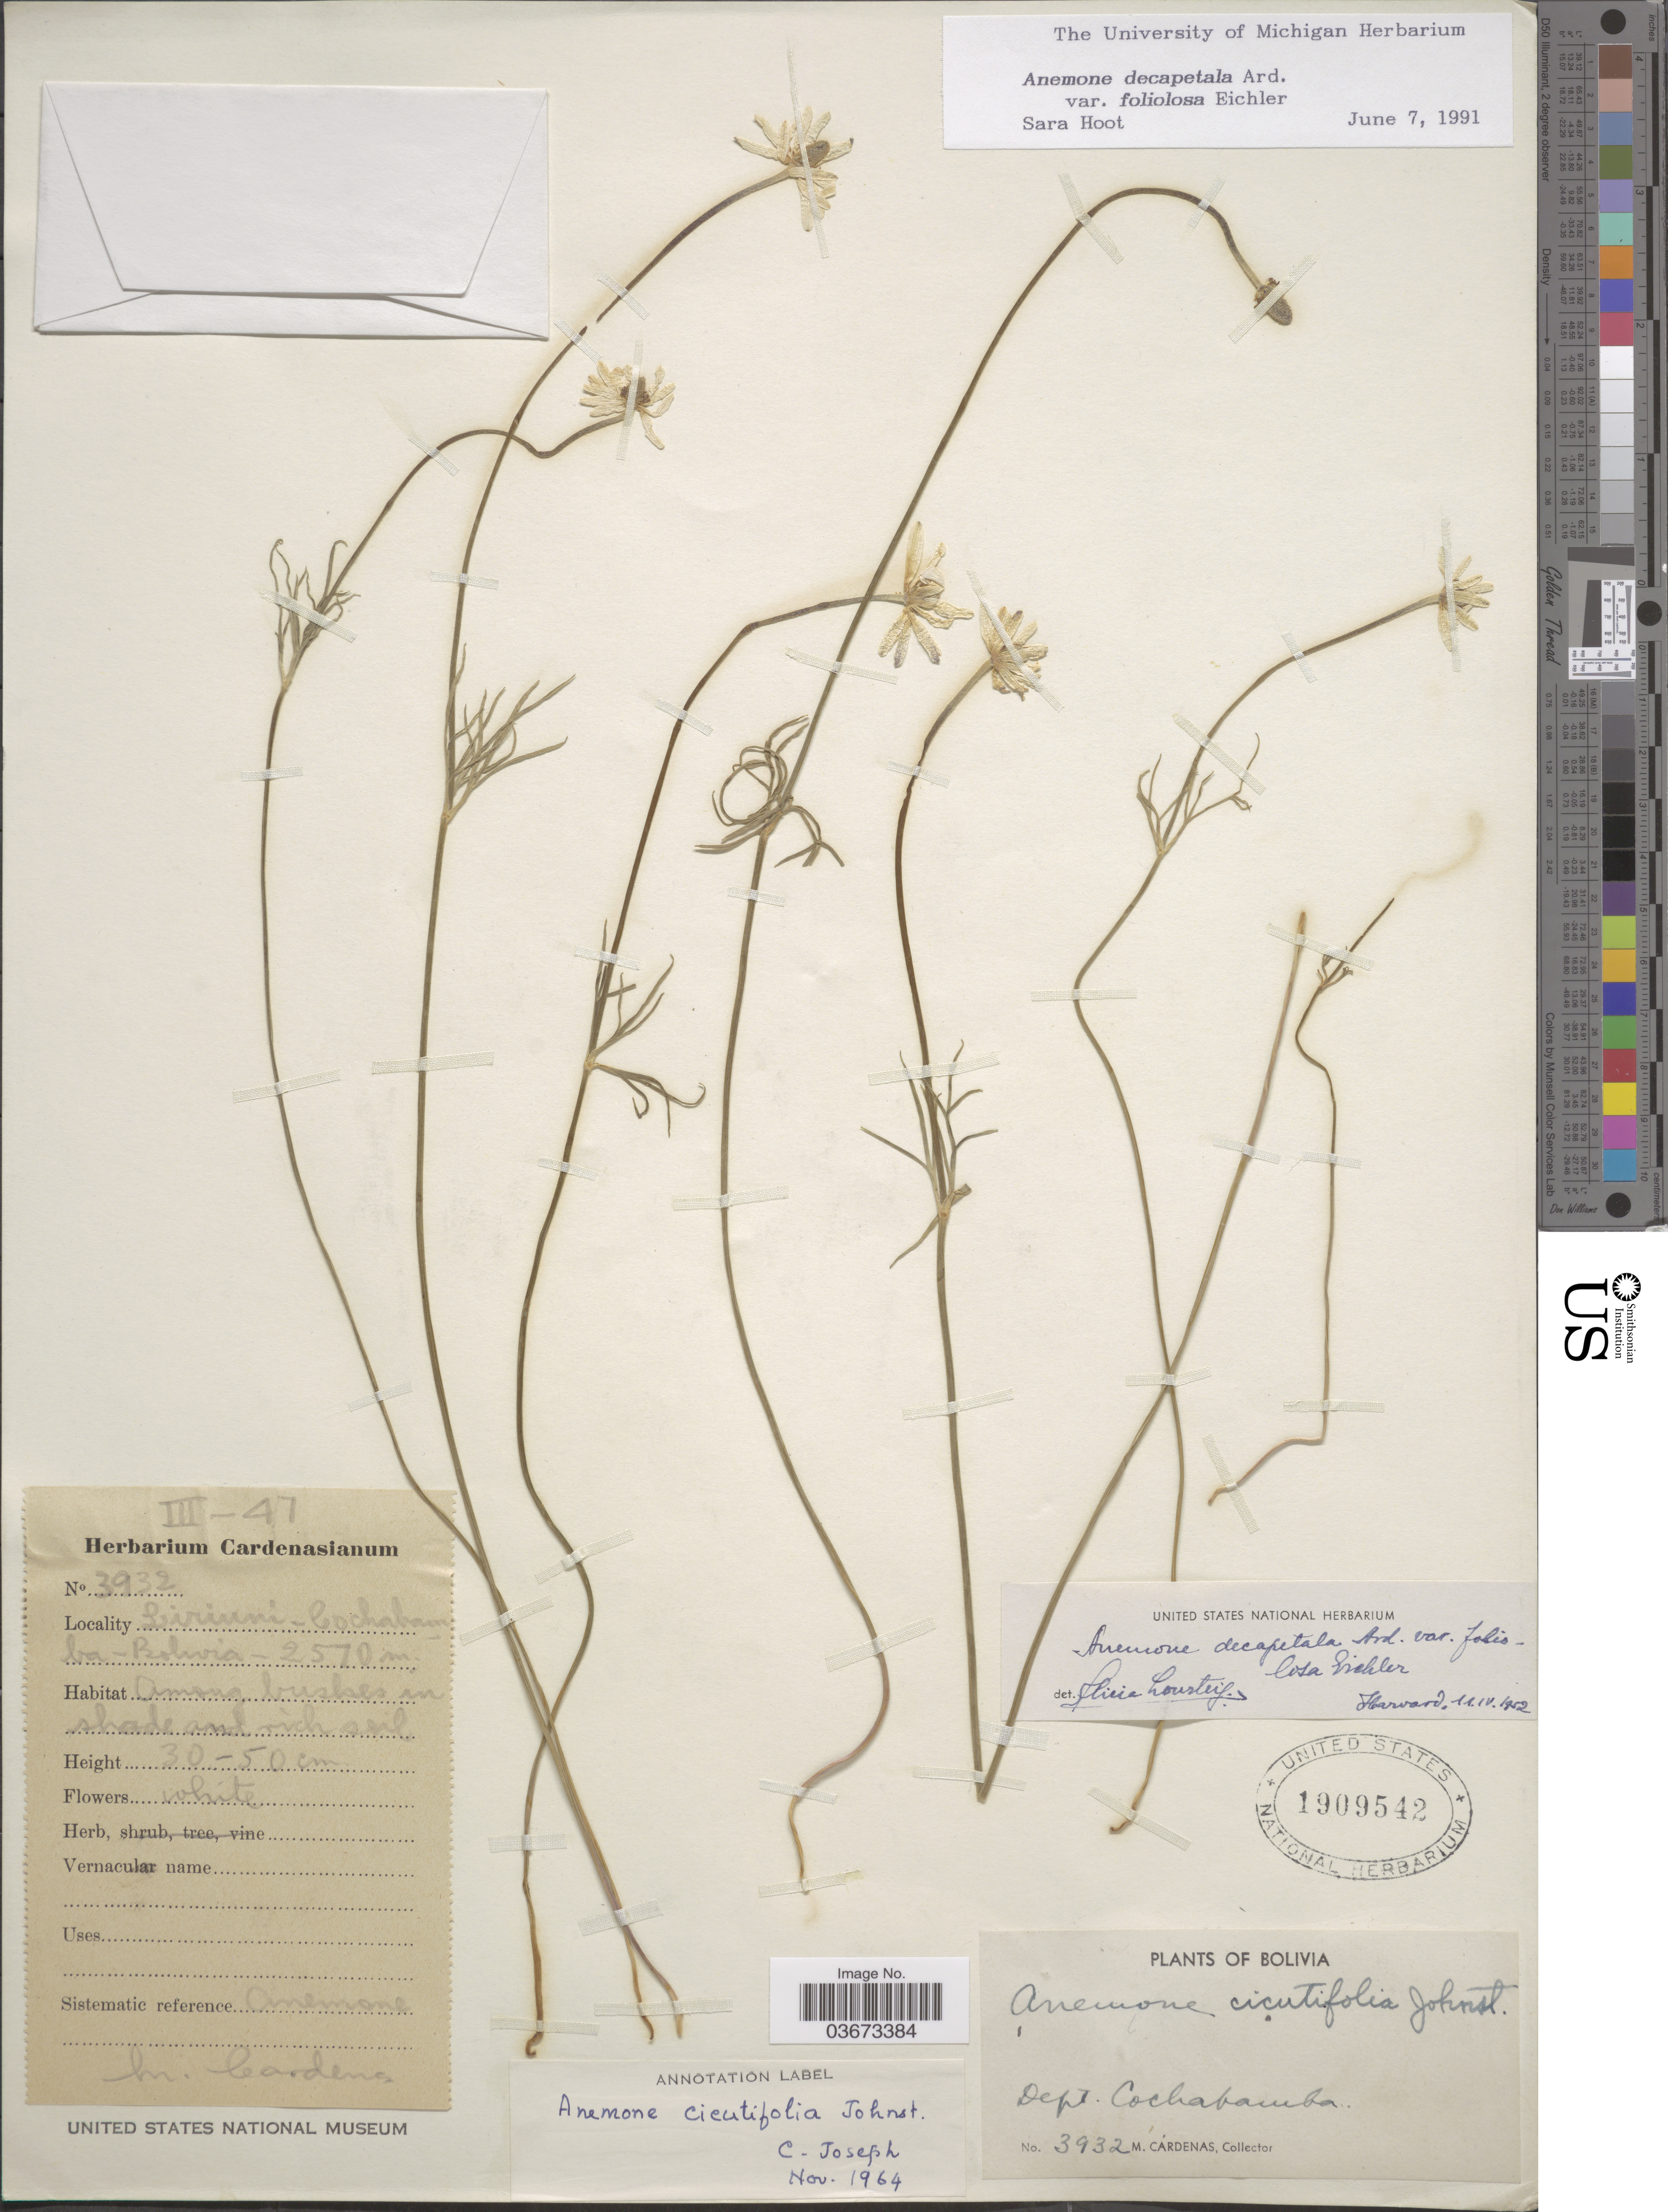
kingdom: Plantae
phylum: Tracheophyta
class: Magnoliopsida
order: Ranunculales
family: Ranunculaceae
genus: Anemone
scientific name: Anemone cicutifolia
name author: I.M. Johnst.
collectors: M. Cárdenas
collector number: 3932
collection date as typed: Transcribed d/m/y: /3/47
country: Bolivia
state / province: Cochabamba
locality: Dept. Cochabamba. Liriuni.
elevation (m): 2570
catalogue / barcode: US 1909542